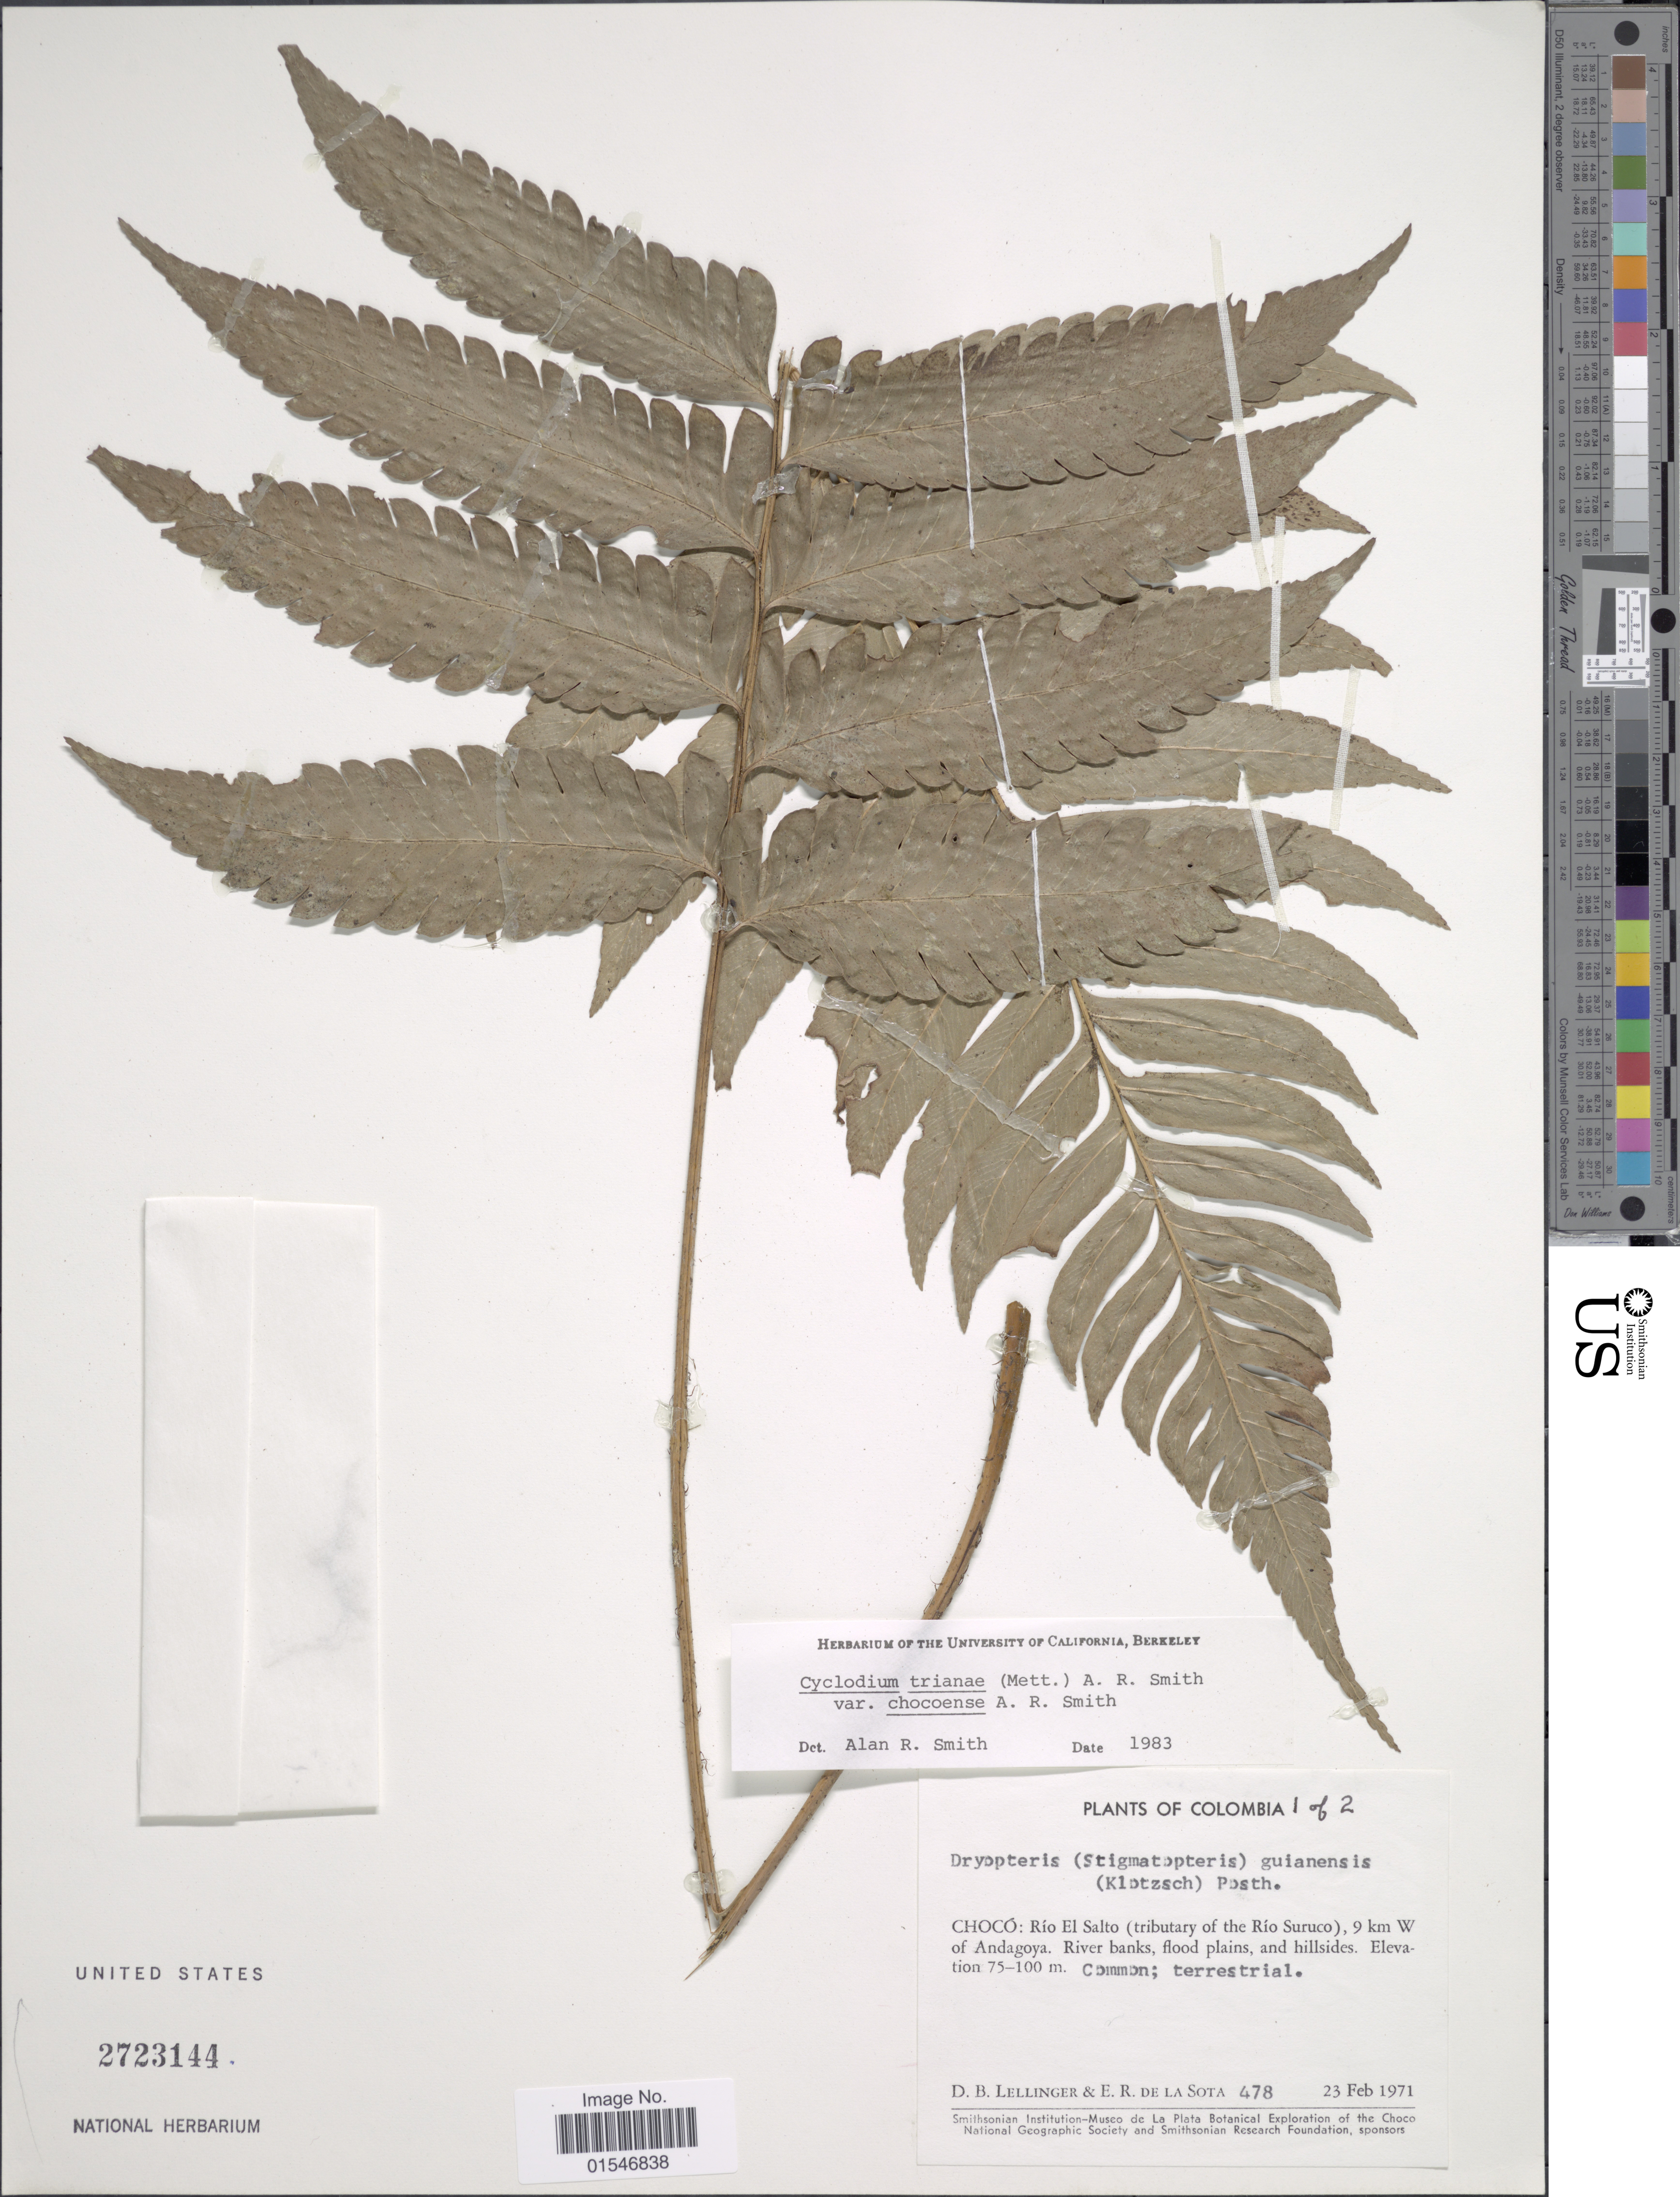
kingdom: Plantae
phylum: Tracheophyta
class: Polypodiopsida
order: Polypodiales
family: Dryopteridaceae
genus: Cyclodium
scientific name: Cyclodium trianae var. chocoense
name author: A.R. Sm.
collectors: D. B. Lellinger & E. R. de la Sota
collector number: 478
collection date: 1971-02-23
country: Colombia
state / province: Chocó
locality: Columbia. Choco: Rio El Salto (tributary of the Rio Suruco), 9 km W of Andagoya, River banks.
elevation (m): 75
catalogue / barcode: US 2723144